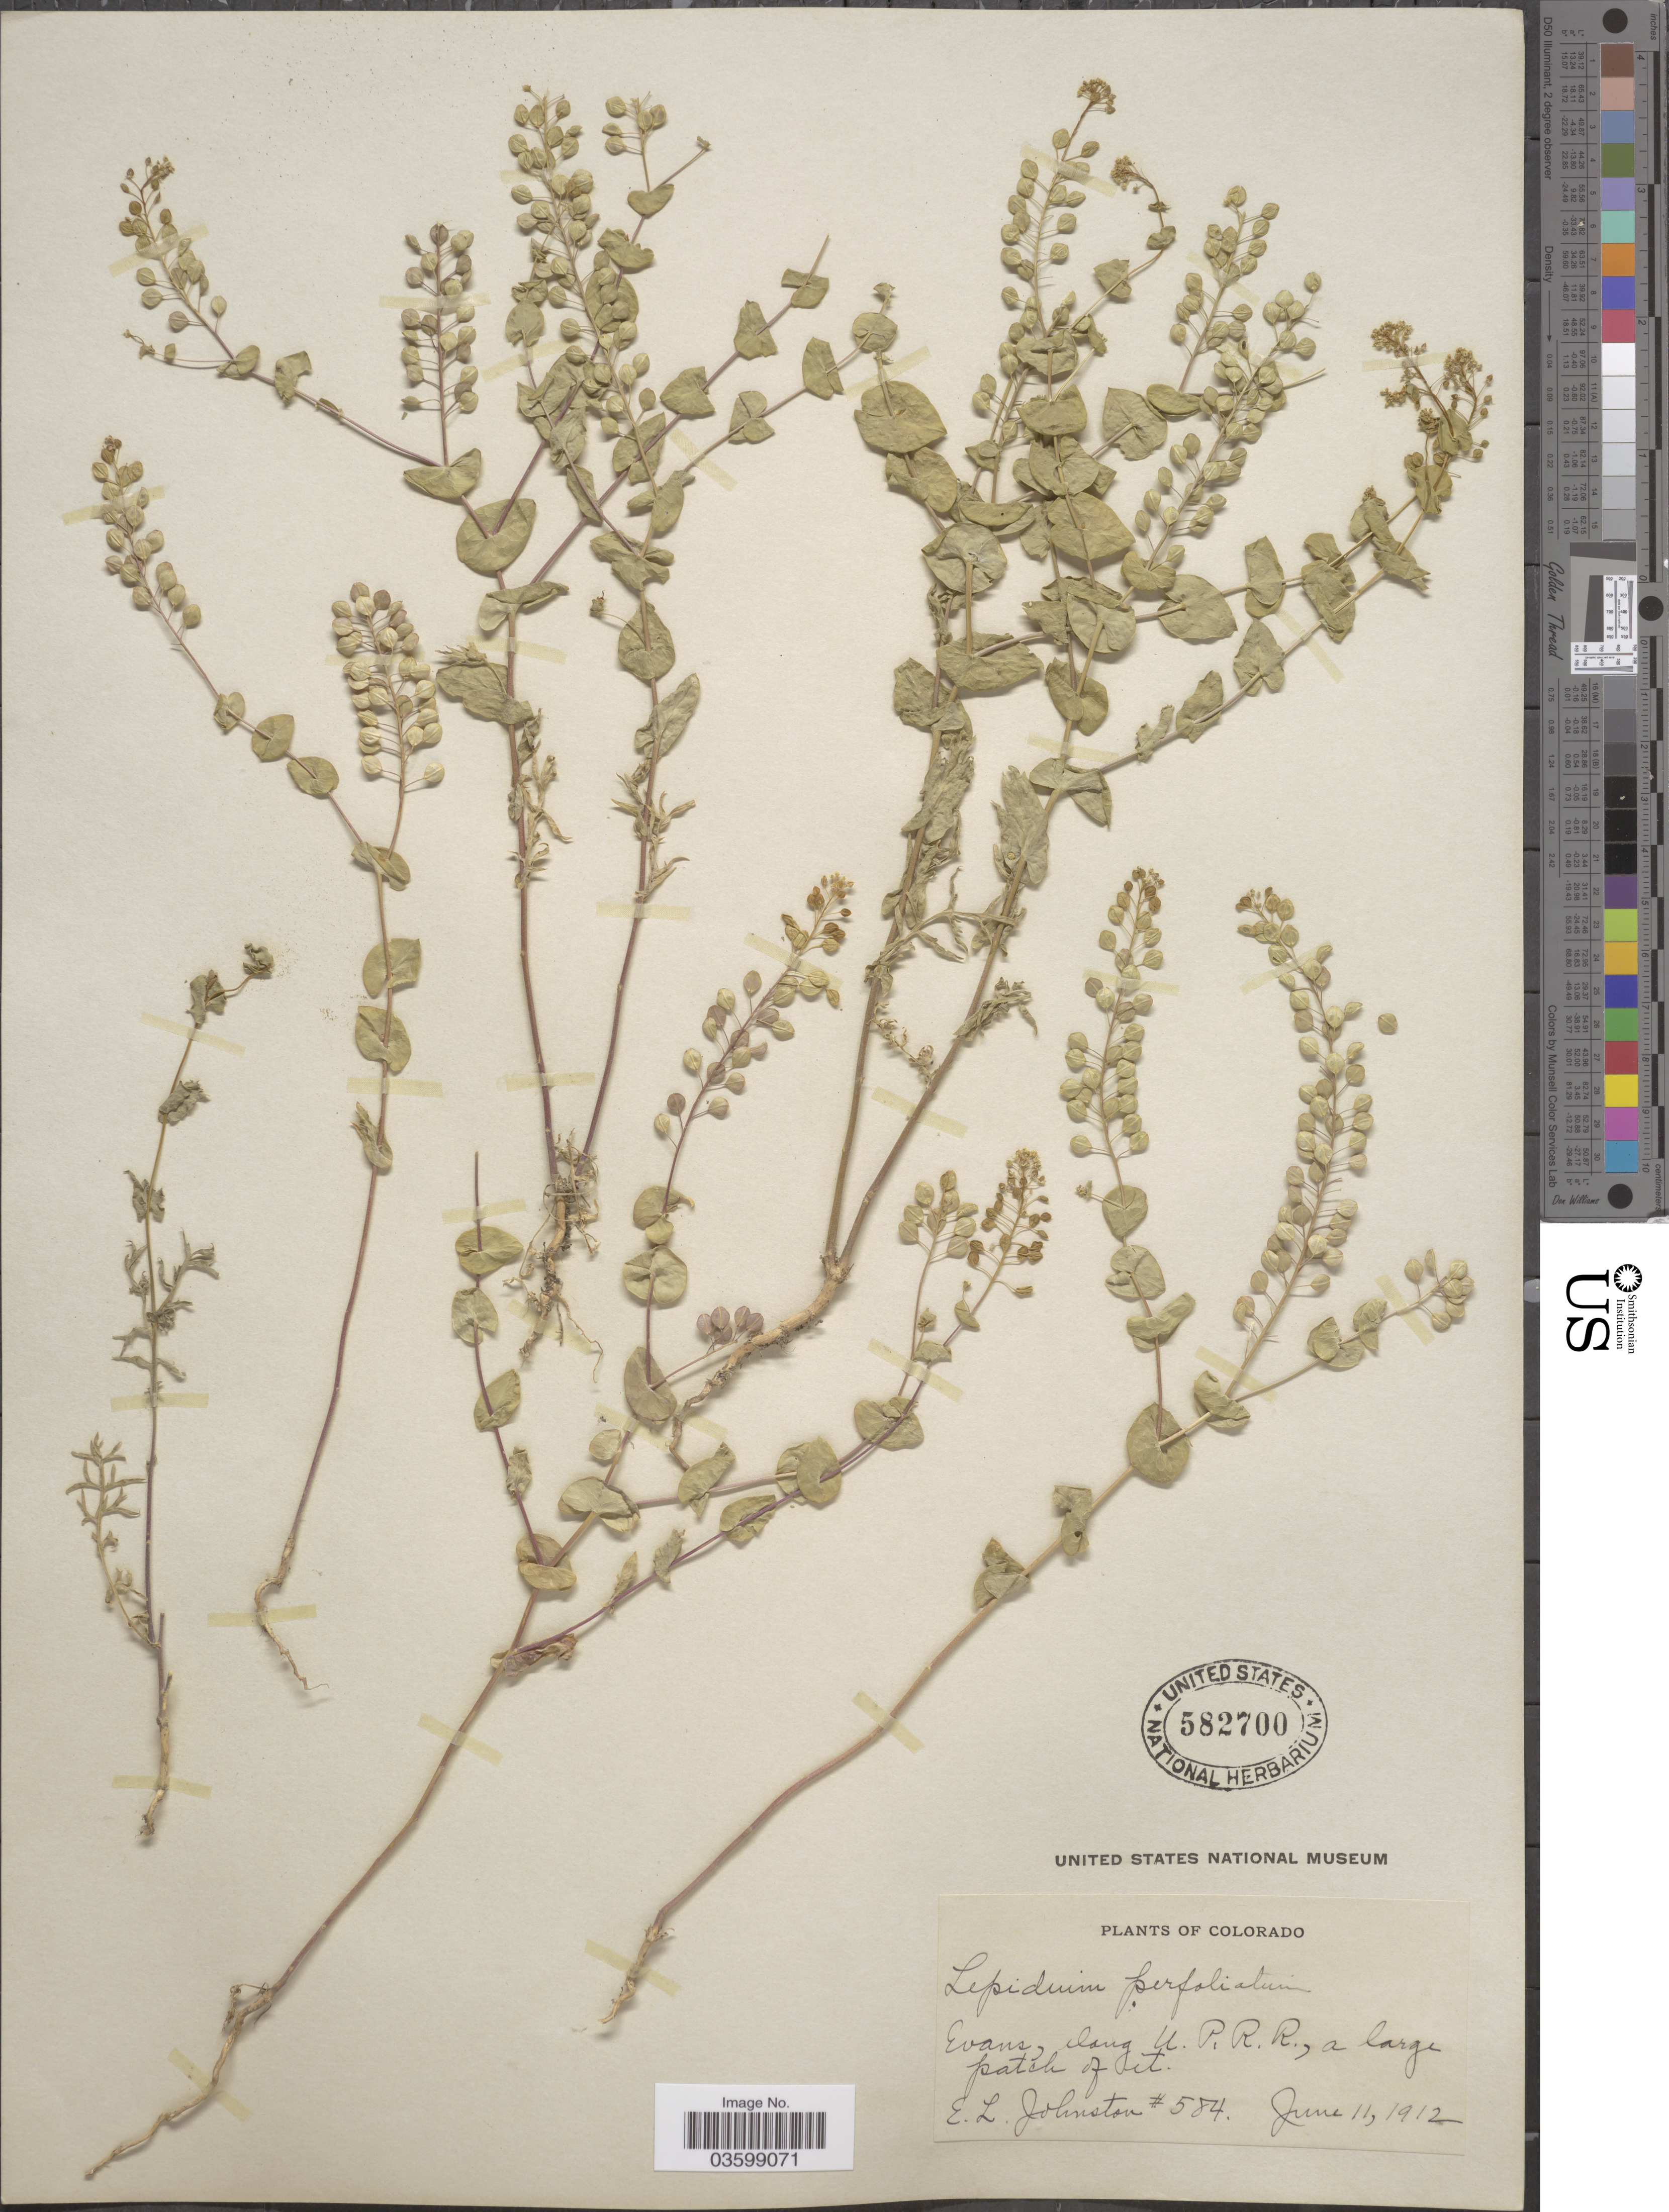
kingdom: Plantae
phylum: Tracheophyta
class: Magnoliopsida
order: Brassicales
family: Brassicaceae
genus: Lepidium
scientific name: Lepidium perfoliatum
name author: L.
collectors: E. L. Johnston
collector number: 584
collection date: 1912-06-11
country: United States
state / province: Colorado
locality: Evans, along U. P. R.R.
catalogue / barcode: US 582700